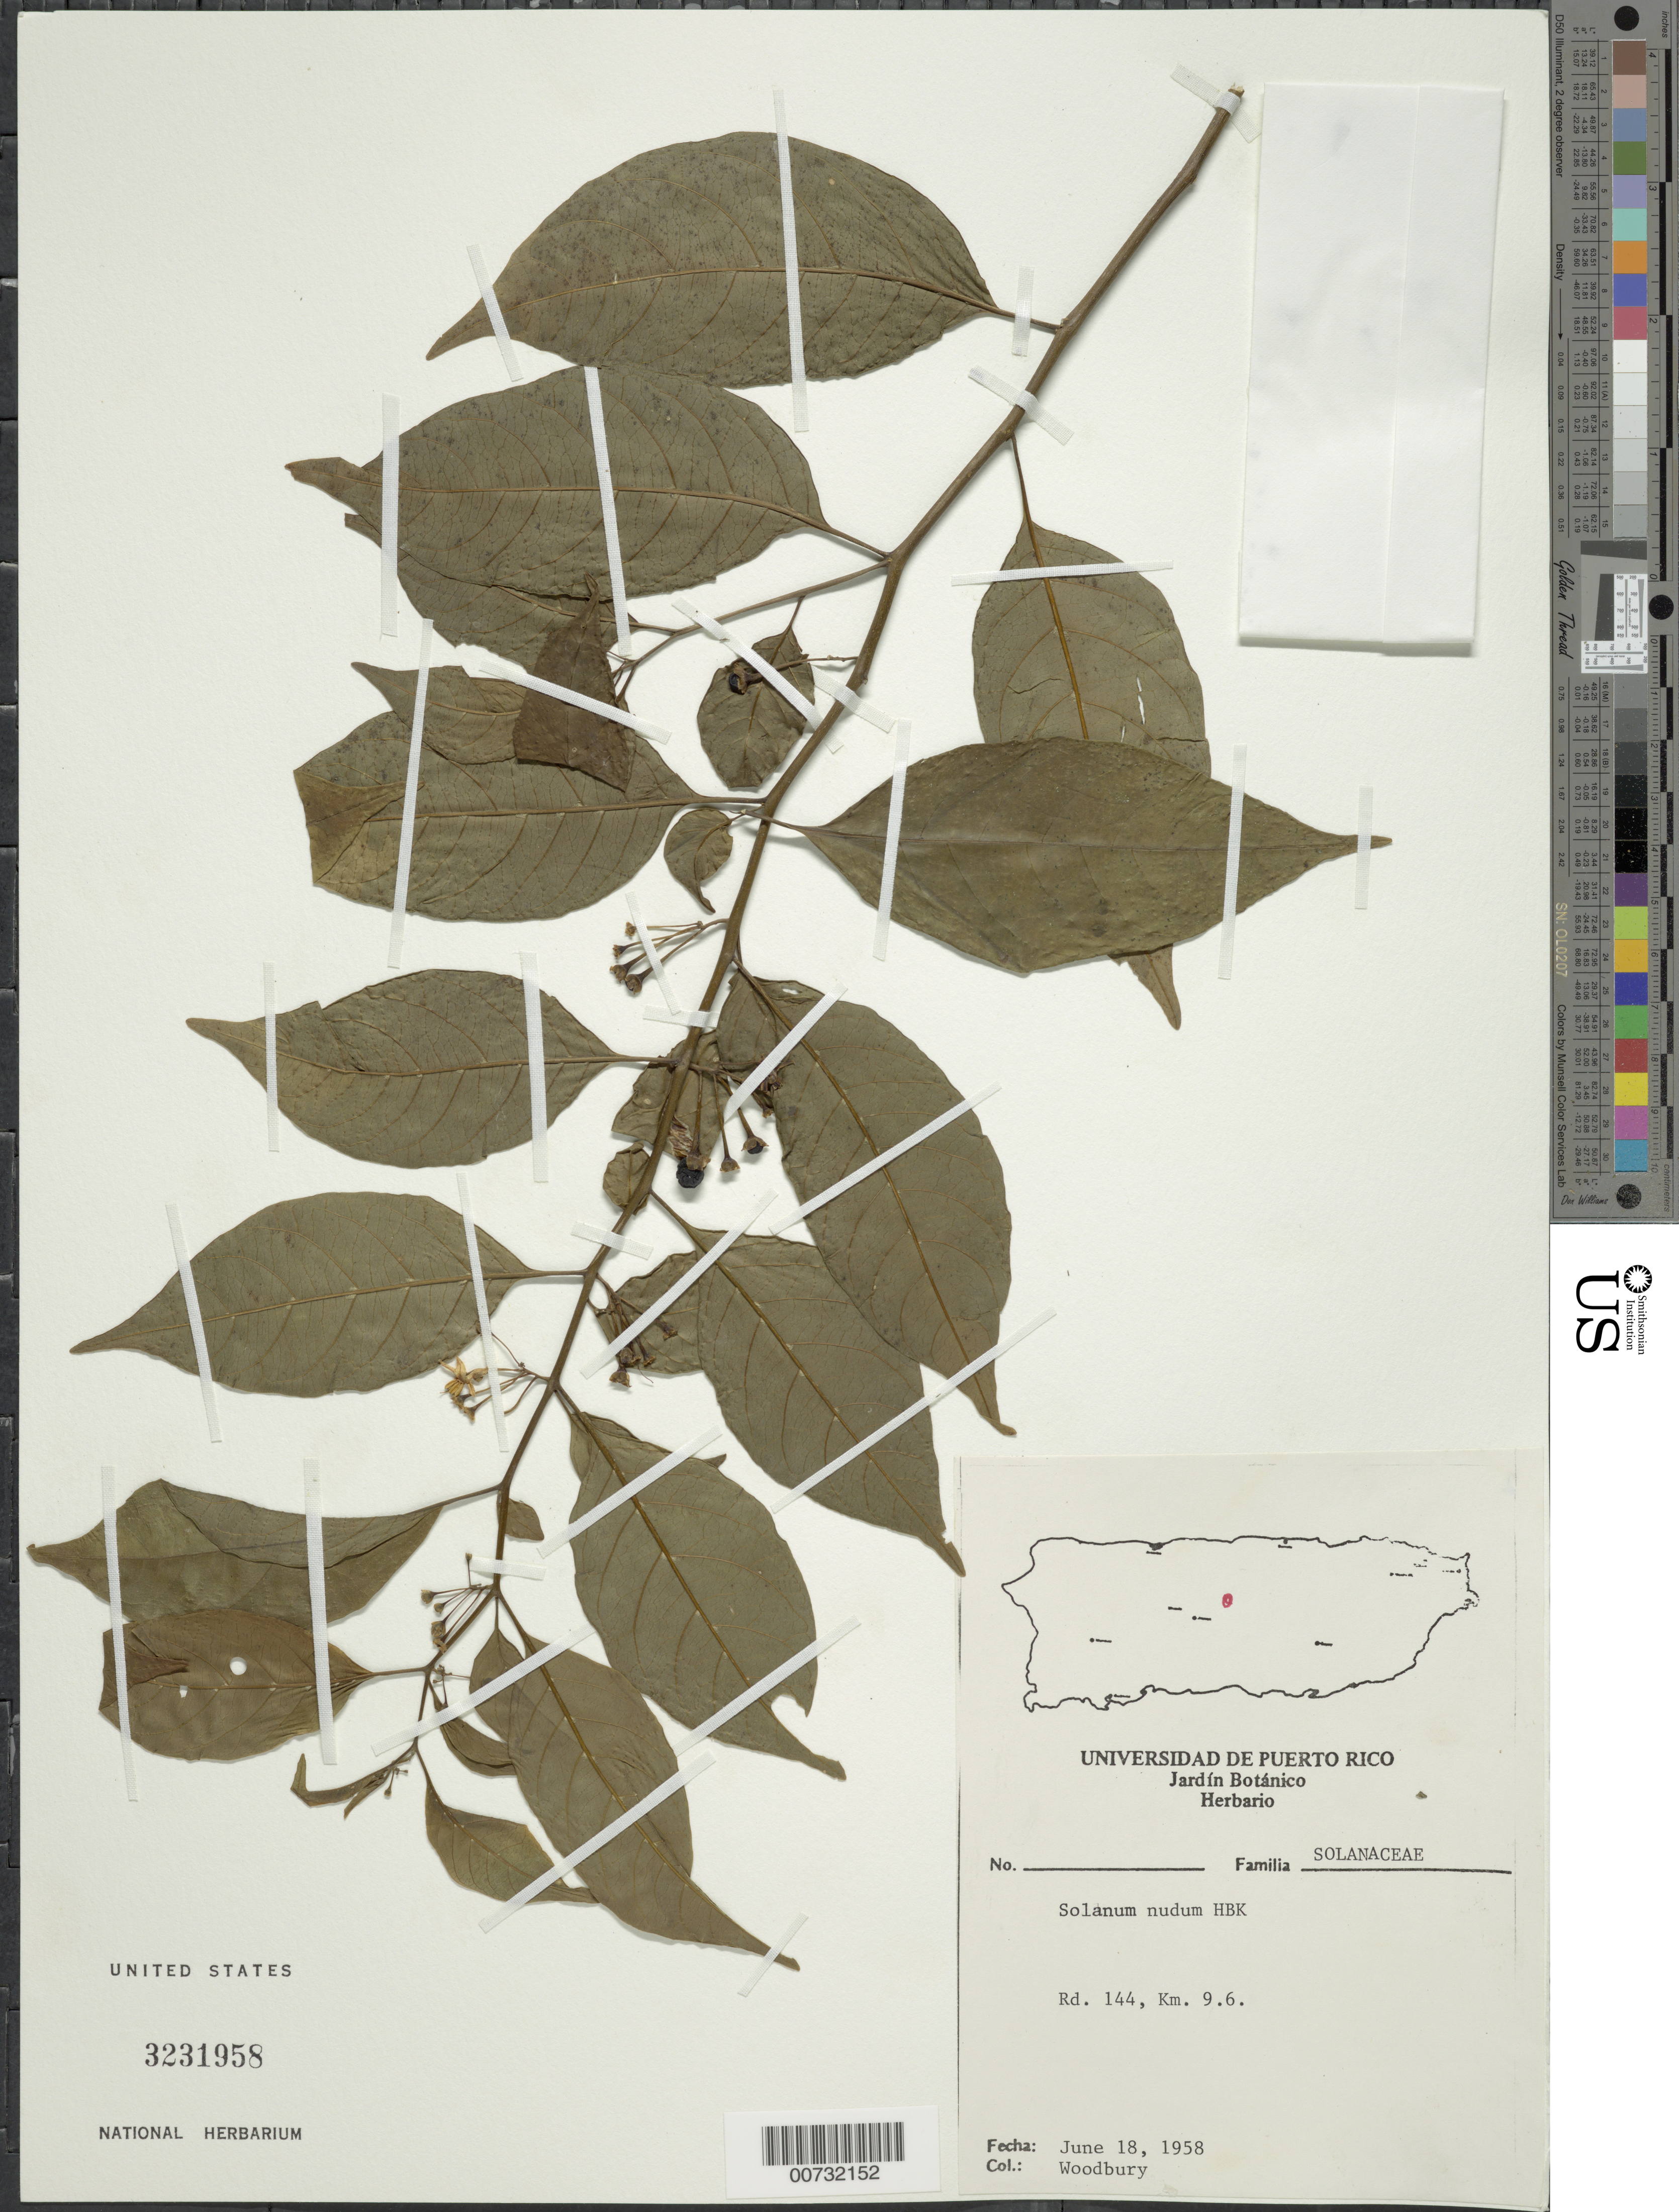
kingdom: Plantae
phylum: Tracheophyta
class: Magnoliopsida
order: Solanales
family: Solanaceae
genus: Solanum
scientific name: Solanum nudum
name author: Dunal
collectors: R. O. Woodbury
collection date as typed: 18 Jun 1958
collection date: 1958-06-18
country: Puerto Rico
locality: Rd. 144, km 9.6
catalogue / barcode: US 3231958